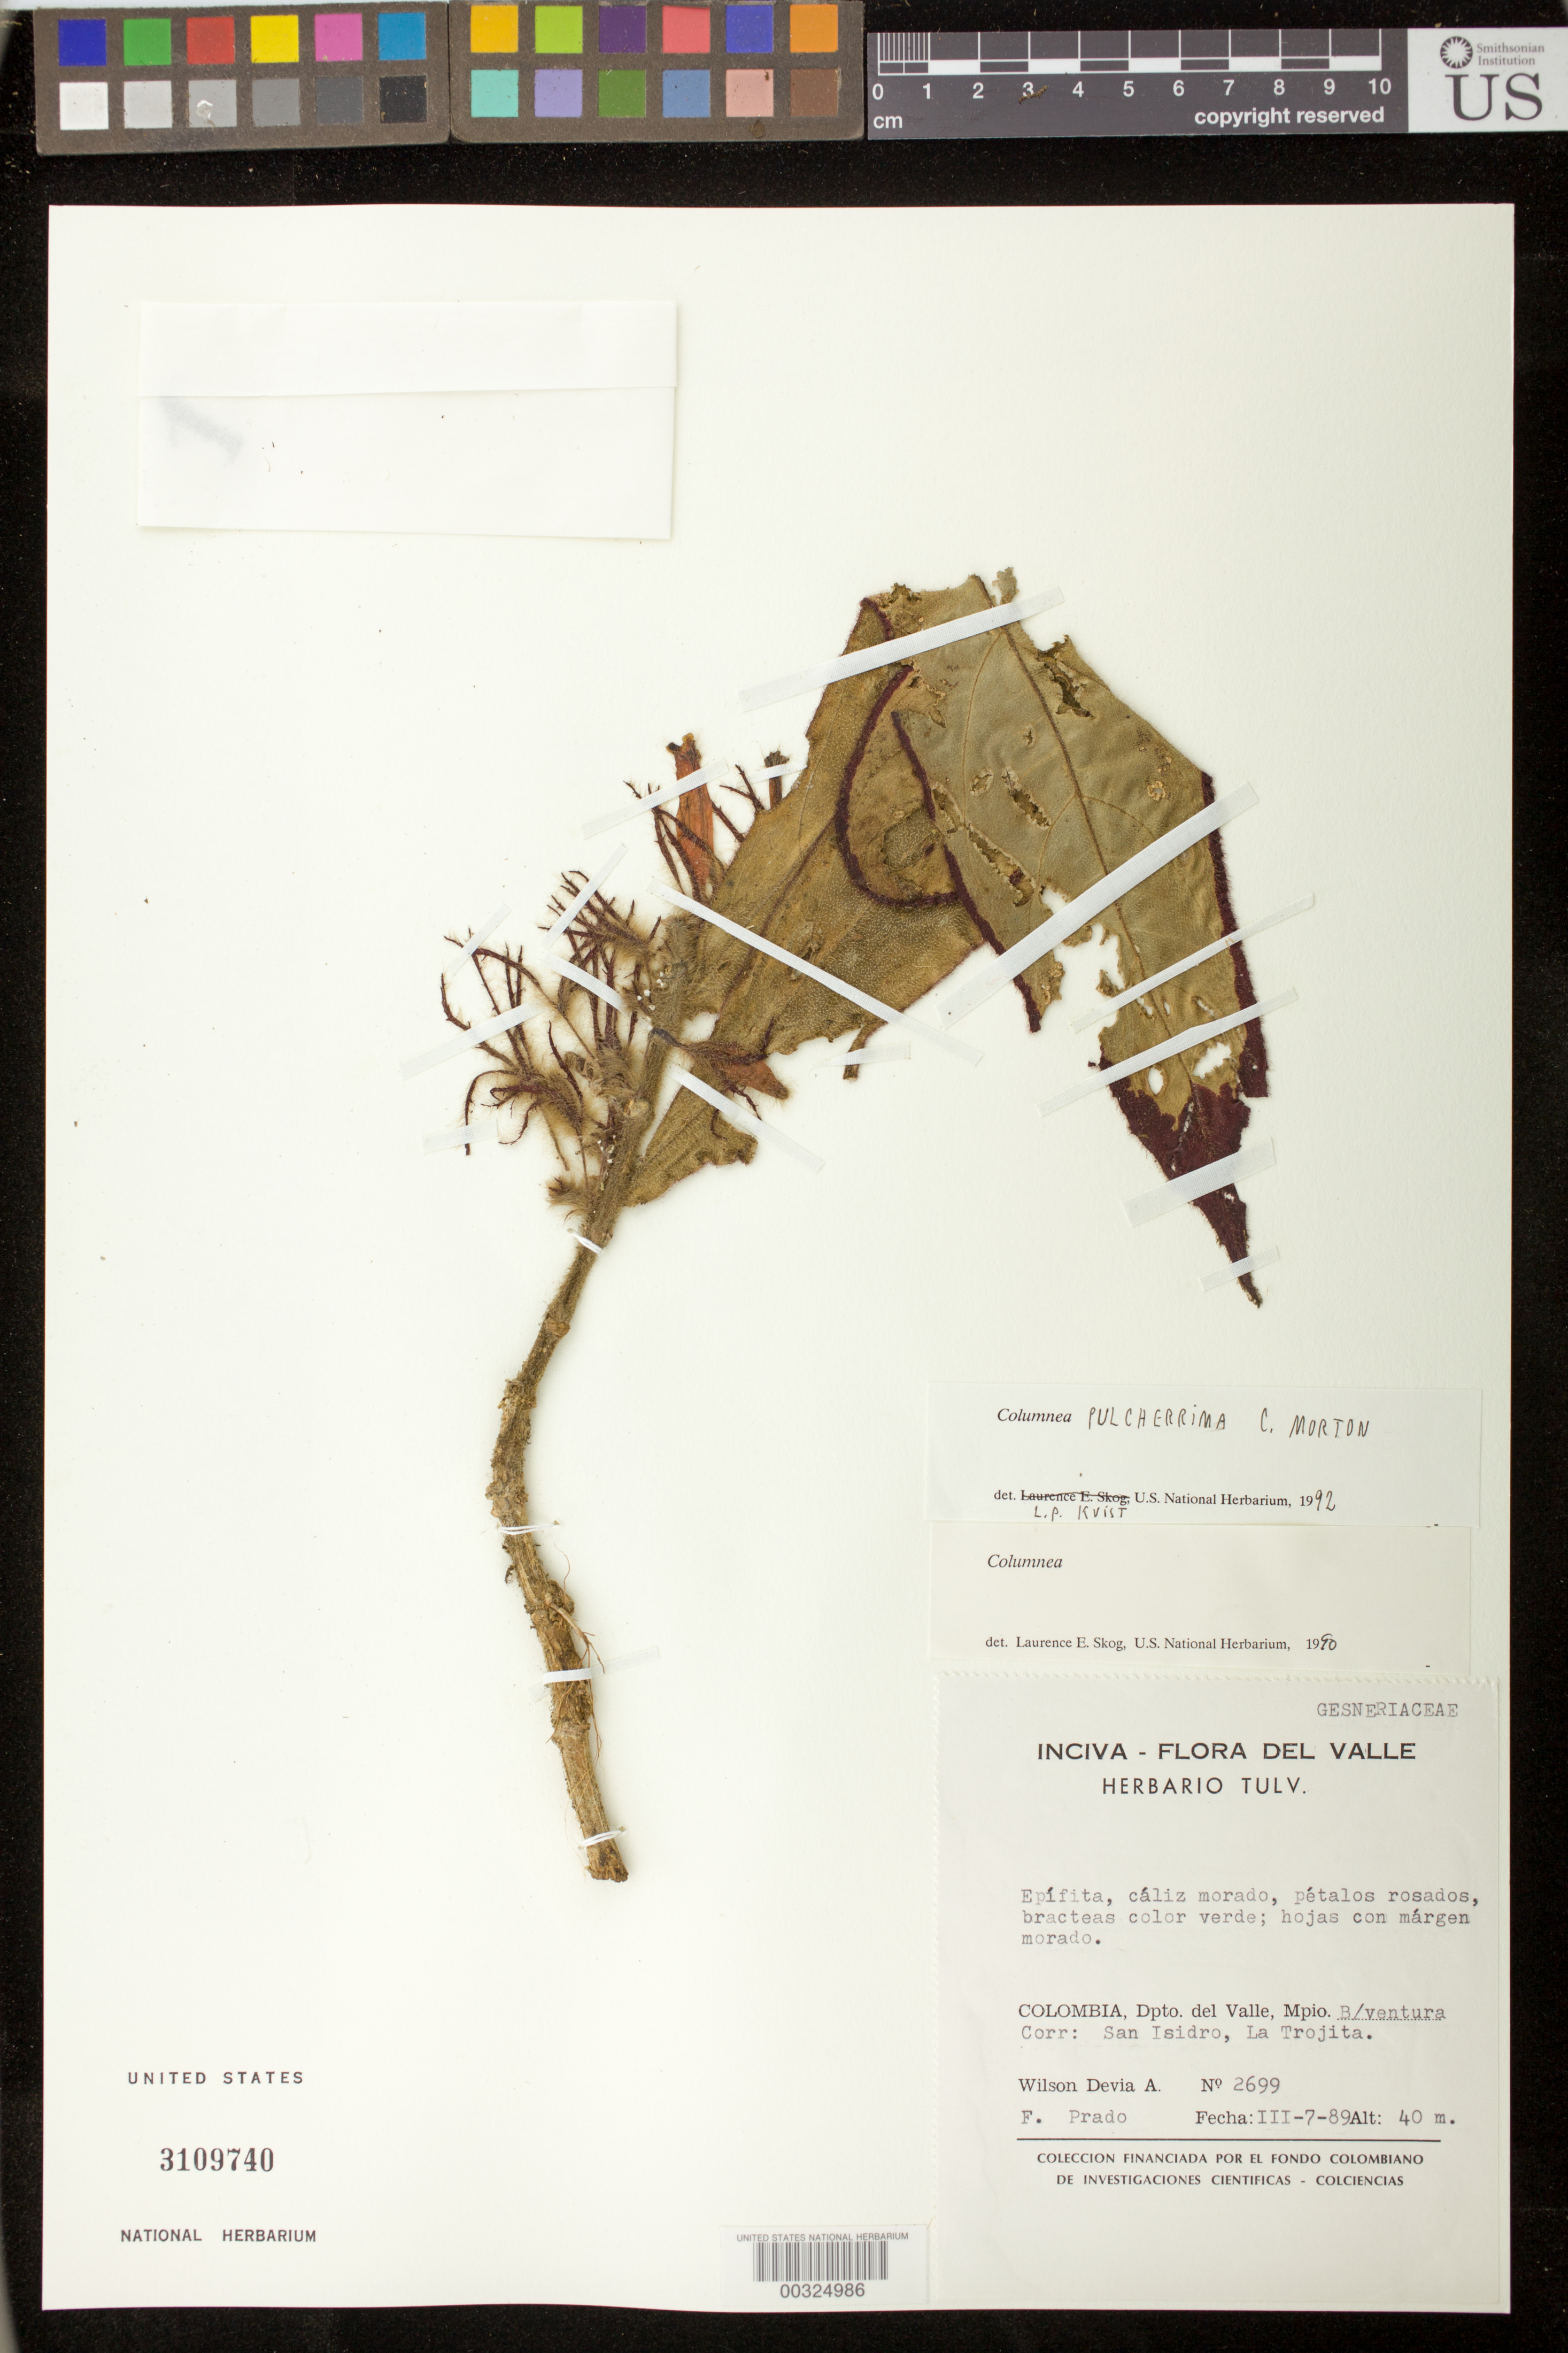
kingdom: Plantae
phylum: Tracheophyta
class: Magnoliopsida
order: Lamiales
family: Gesneriaceae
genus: Columnea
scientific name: Columnea pulcherrima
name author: C.V. Morton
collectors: W. Devia A. & F. Prado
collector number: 2699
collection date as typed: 07 Mar 1989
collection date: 1989-03-07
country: Colombia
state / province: Valle del Cauca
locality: Mun. of B/ventura, corr: San Isidro, La Trojita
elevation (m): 40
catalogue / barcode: US 3109740